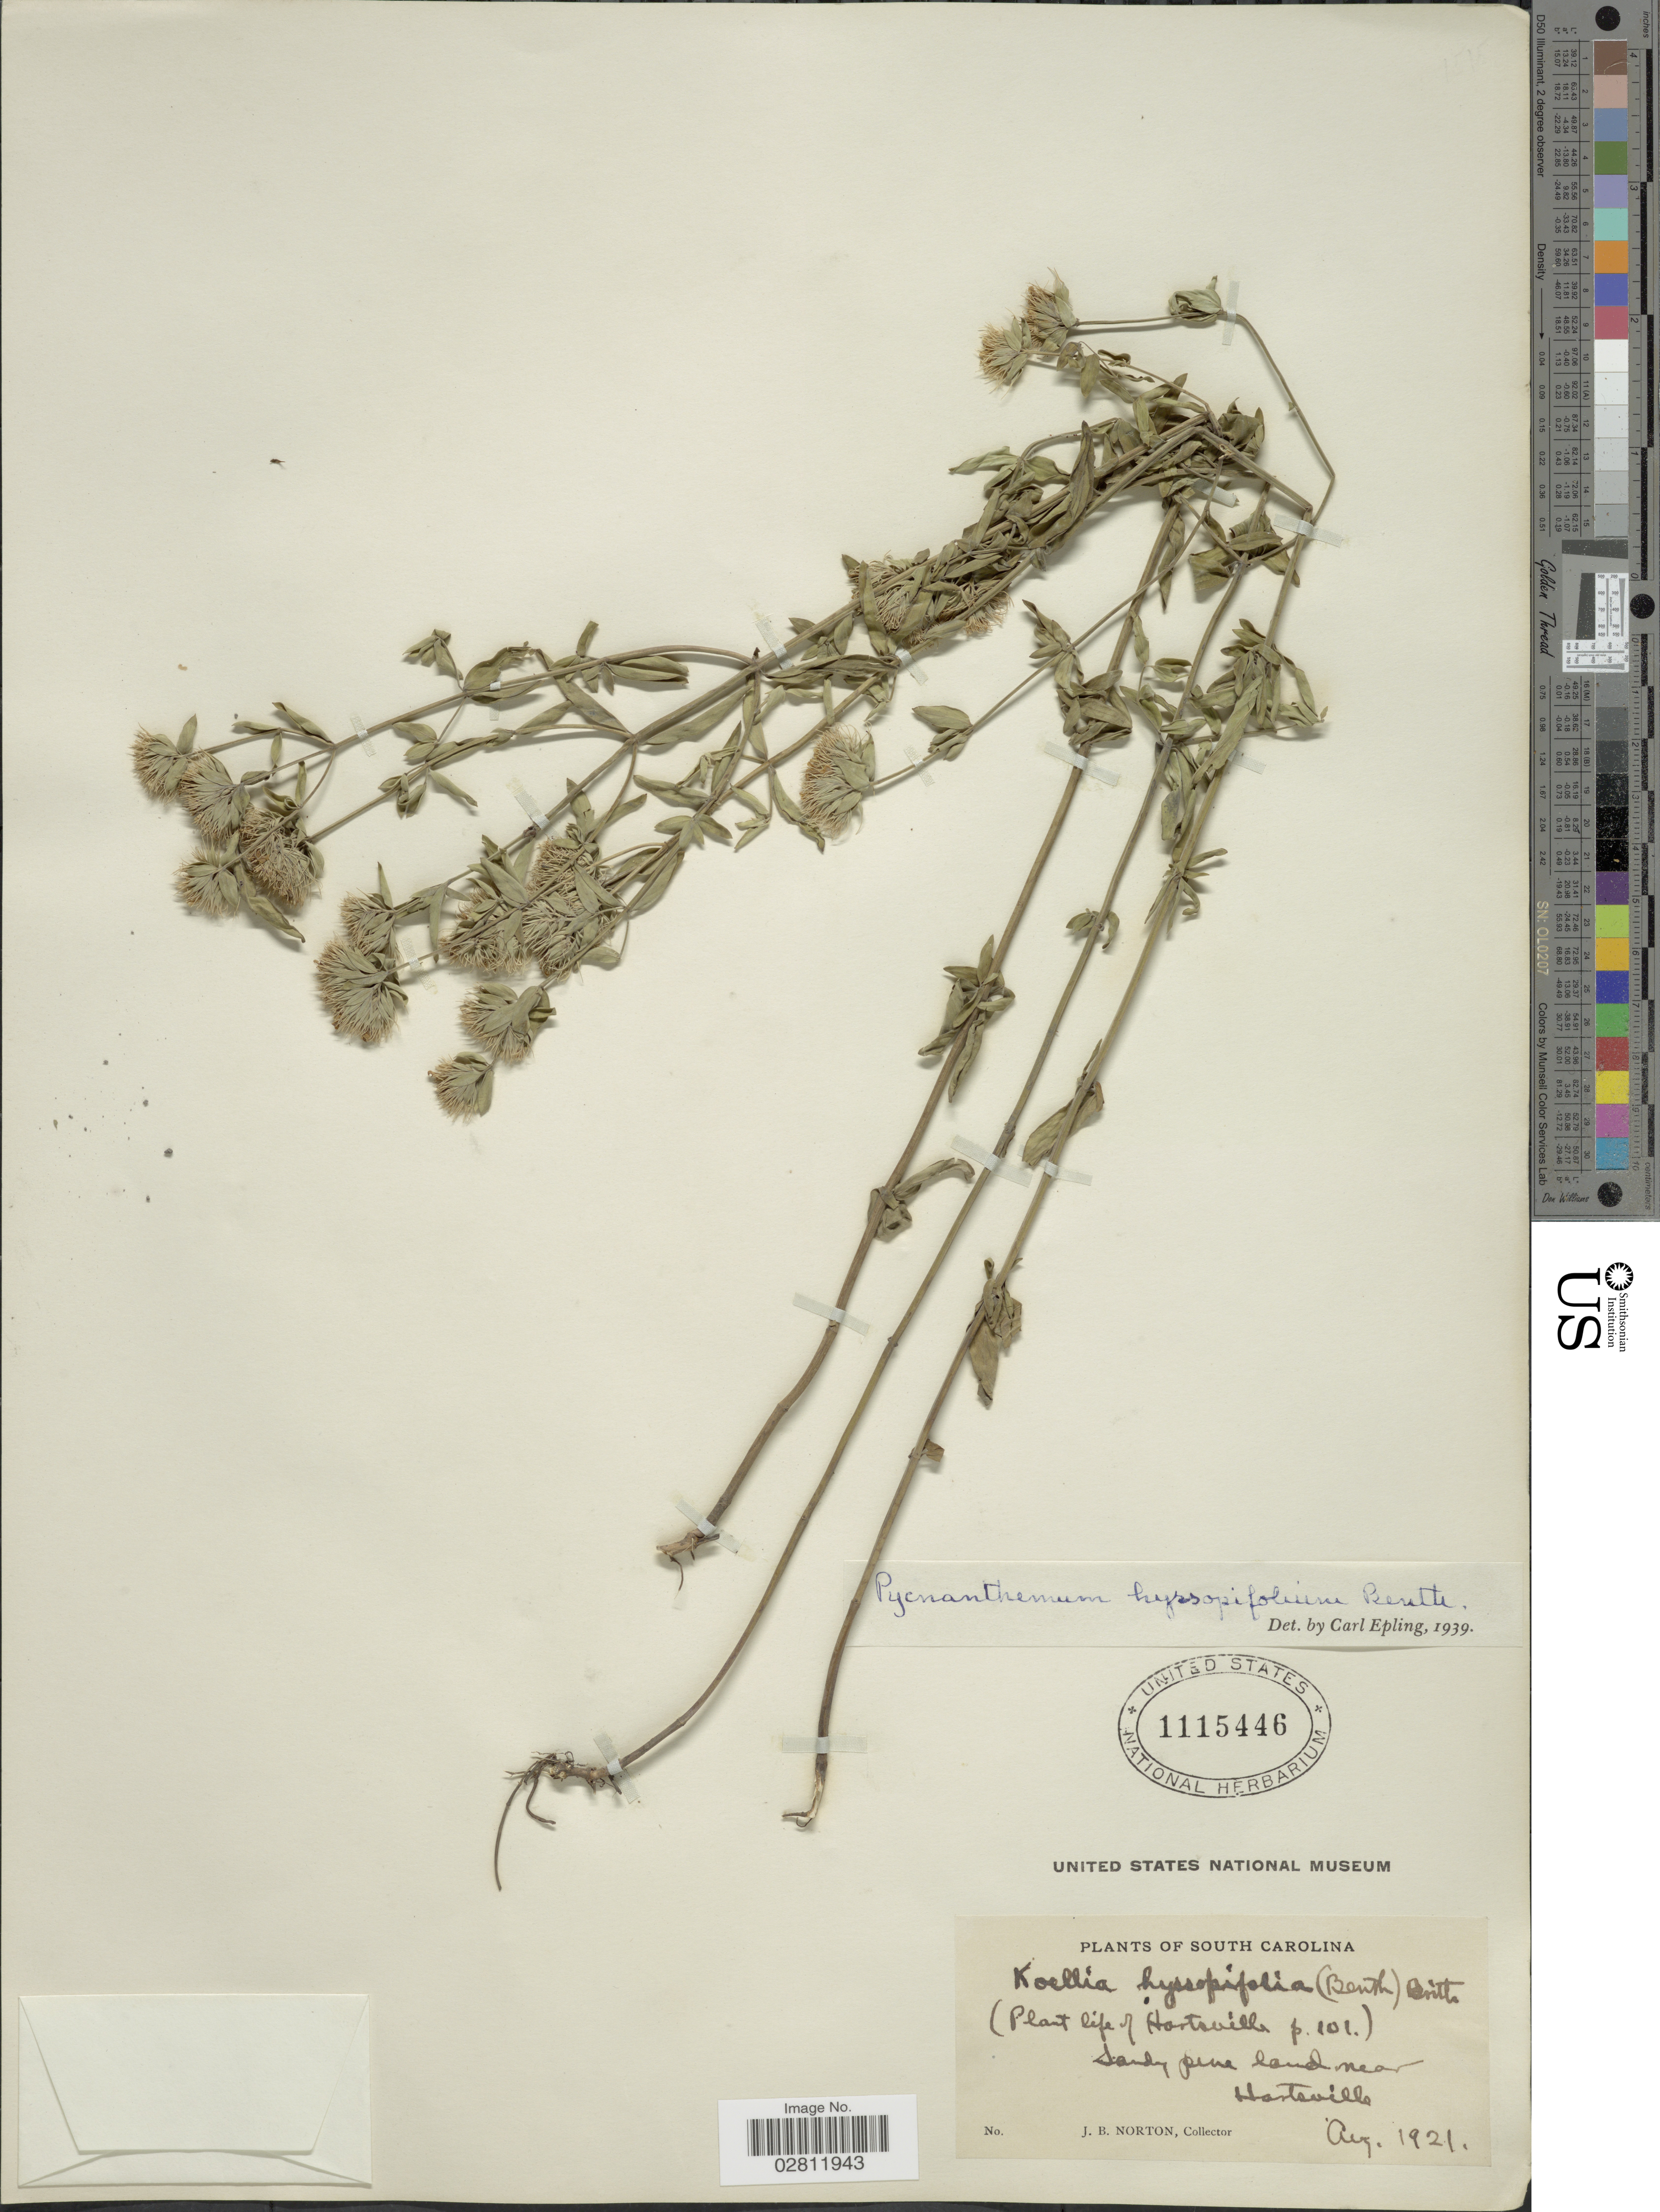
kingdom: Plantae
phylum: Tracheophyta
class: Magnoliopsida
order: Lamiales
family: Lamiaceae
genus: Pycnanthemum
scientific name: Pycnanthemum flexuosum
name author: (Walter) Britton, Stearns & Poggenb.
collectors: J. B. Norton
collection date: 1921-08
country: United States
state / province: South Carolina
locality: Sandy pine land near Hartsville.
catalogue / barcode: US 1115446